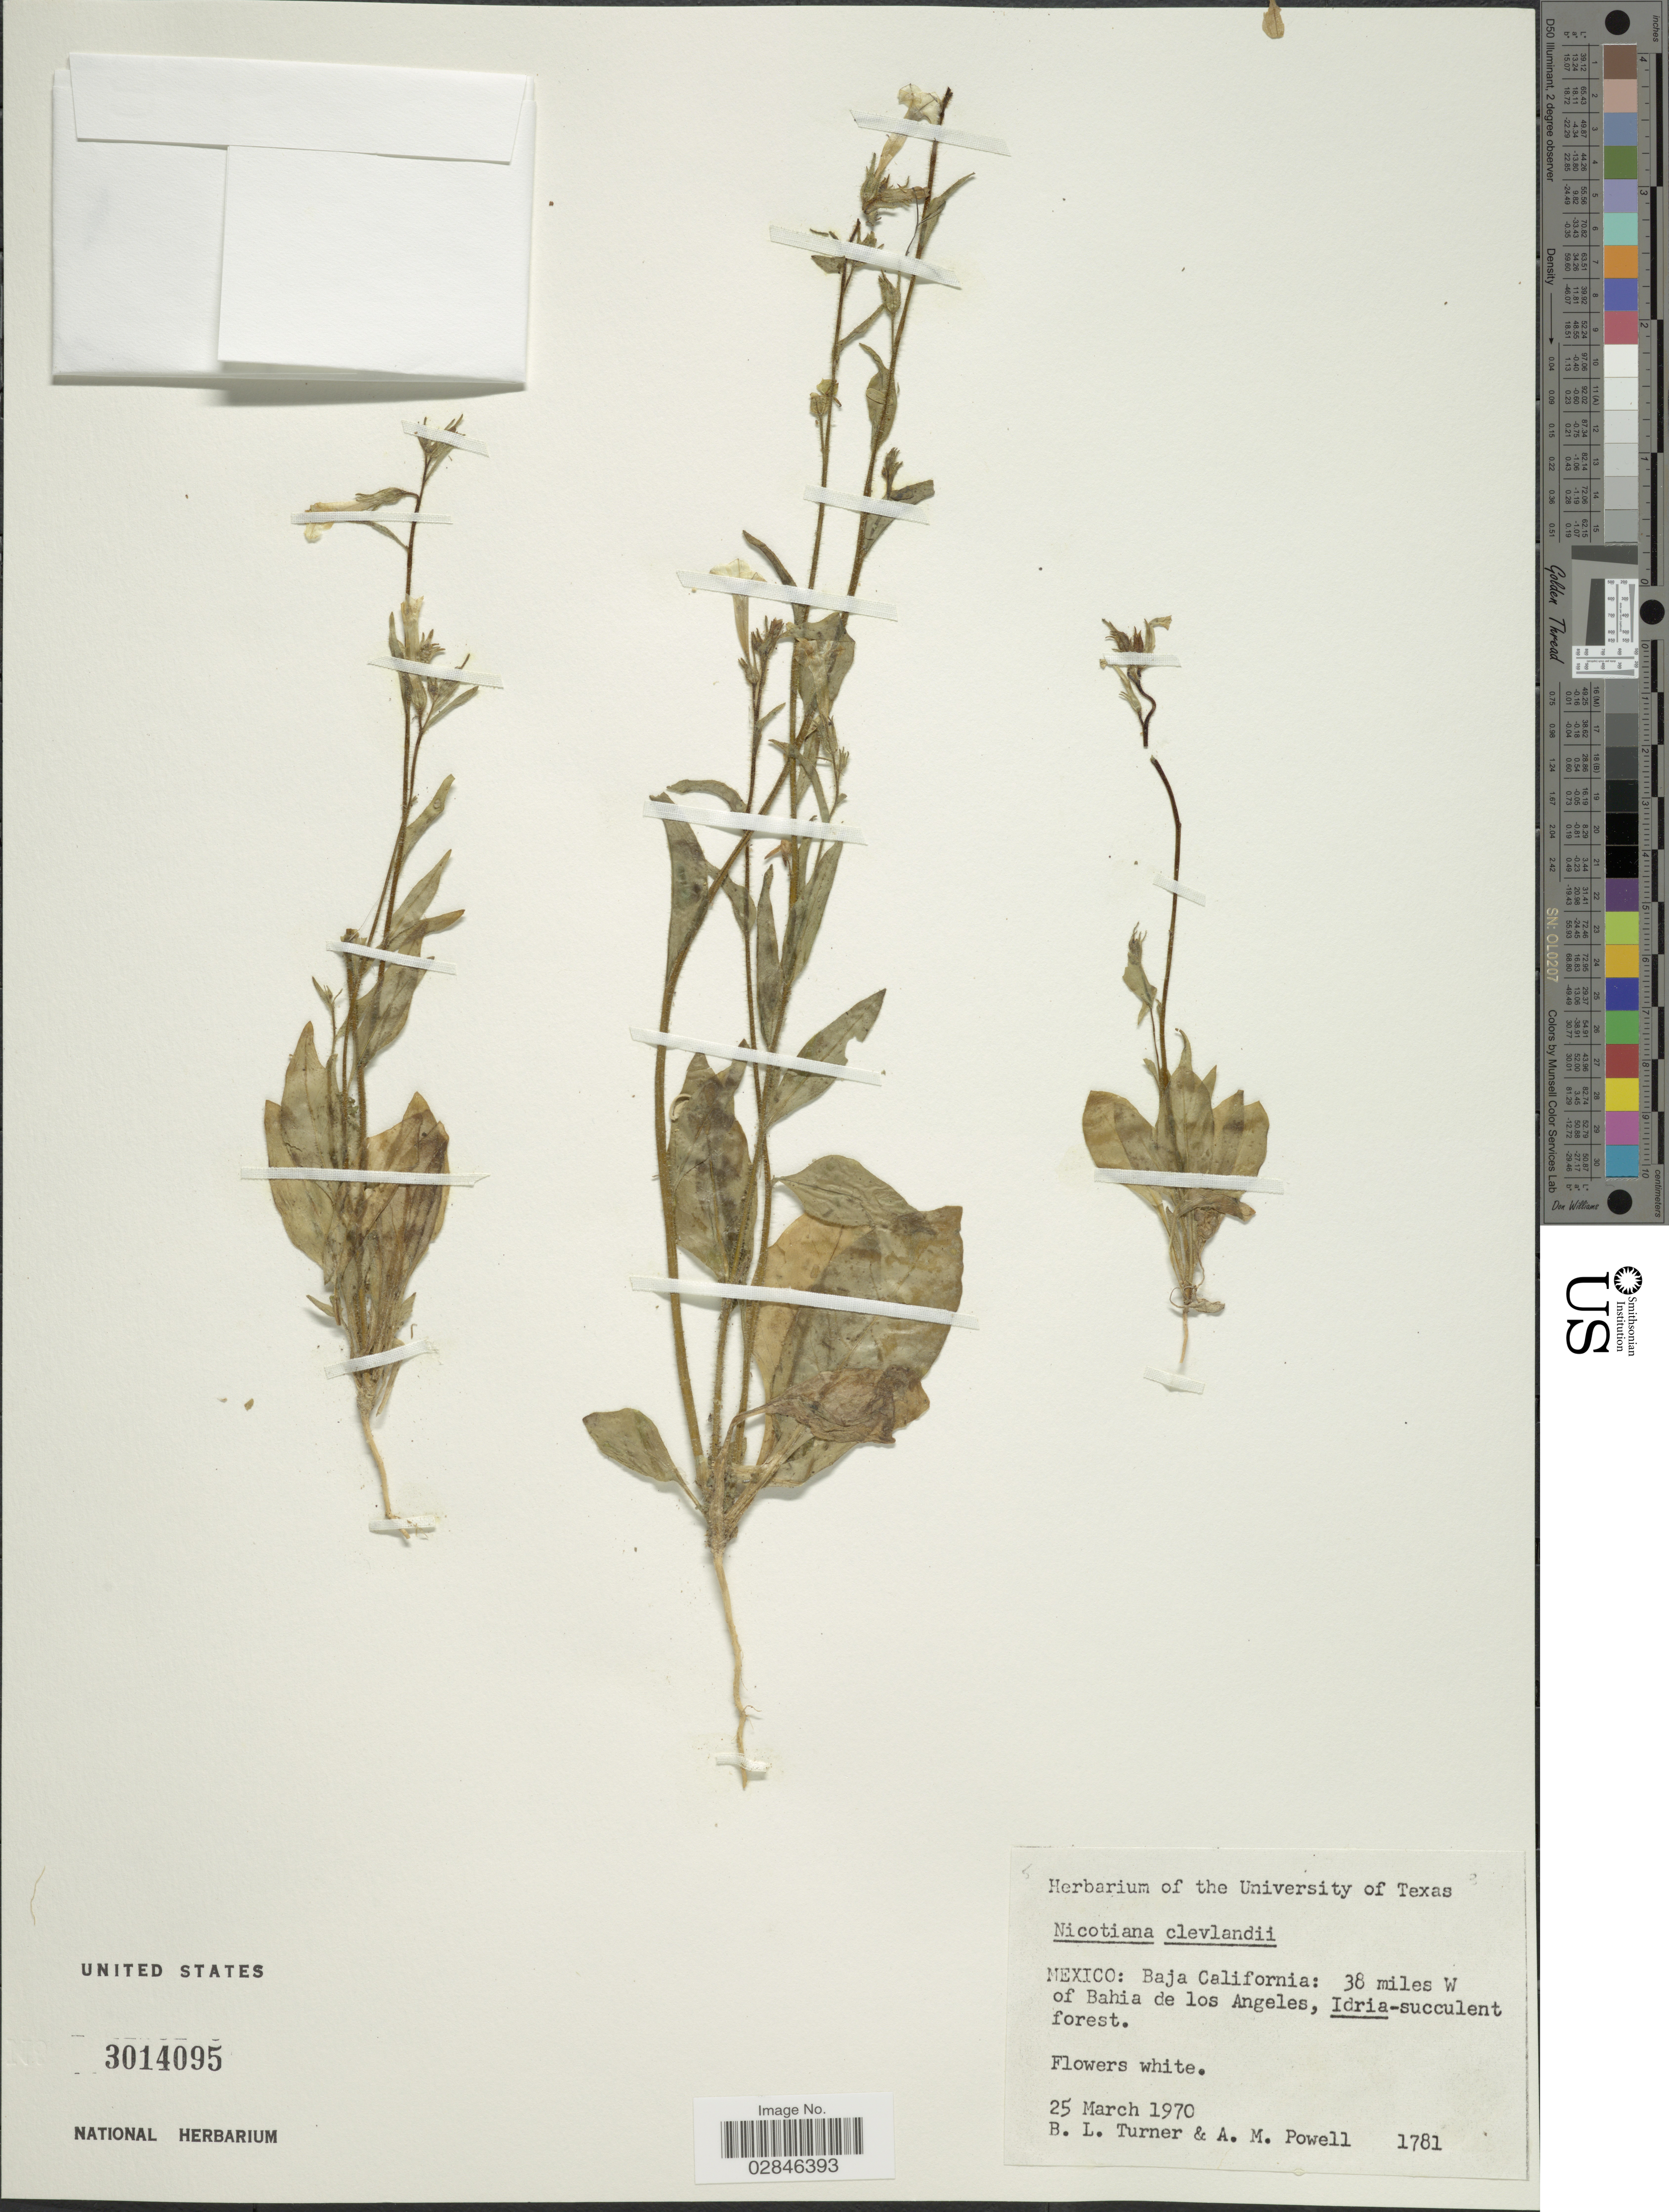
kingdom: Plantae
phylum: Tracheophyta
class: Magnoliopsida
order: Solanales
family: Solanaceae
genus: Nicotiana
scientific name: Nicotiana clevelandii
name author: A. Gray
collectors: B. L. Turner & A. M. Powell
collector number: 1781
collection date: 1970-03-25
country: Mexico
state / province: Baja California Norte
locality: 38 miles W of Bahia de los Angeles.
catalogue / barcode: US 3014095